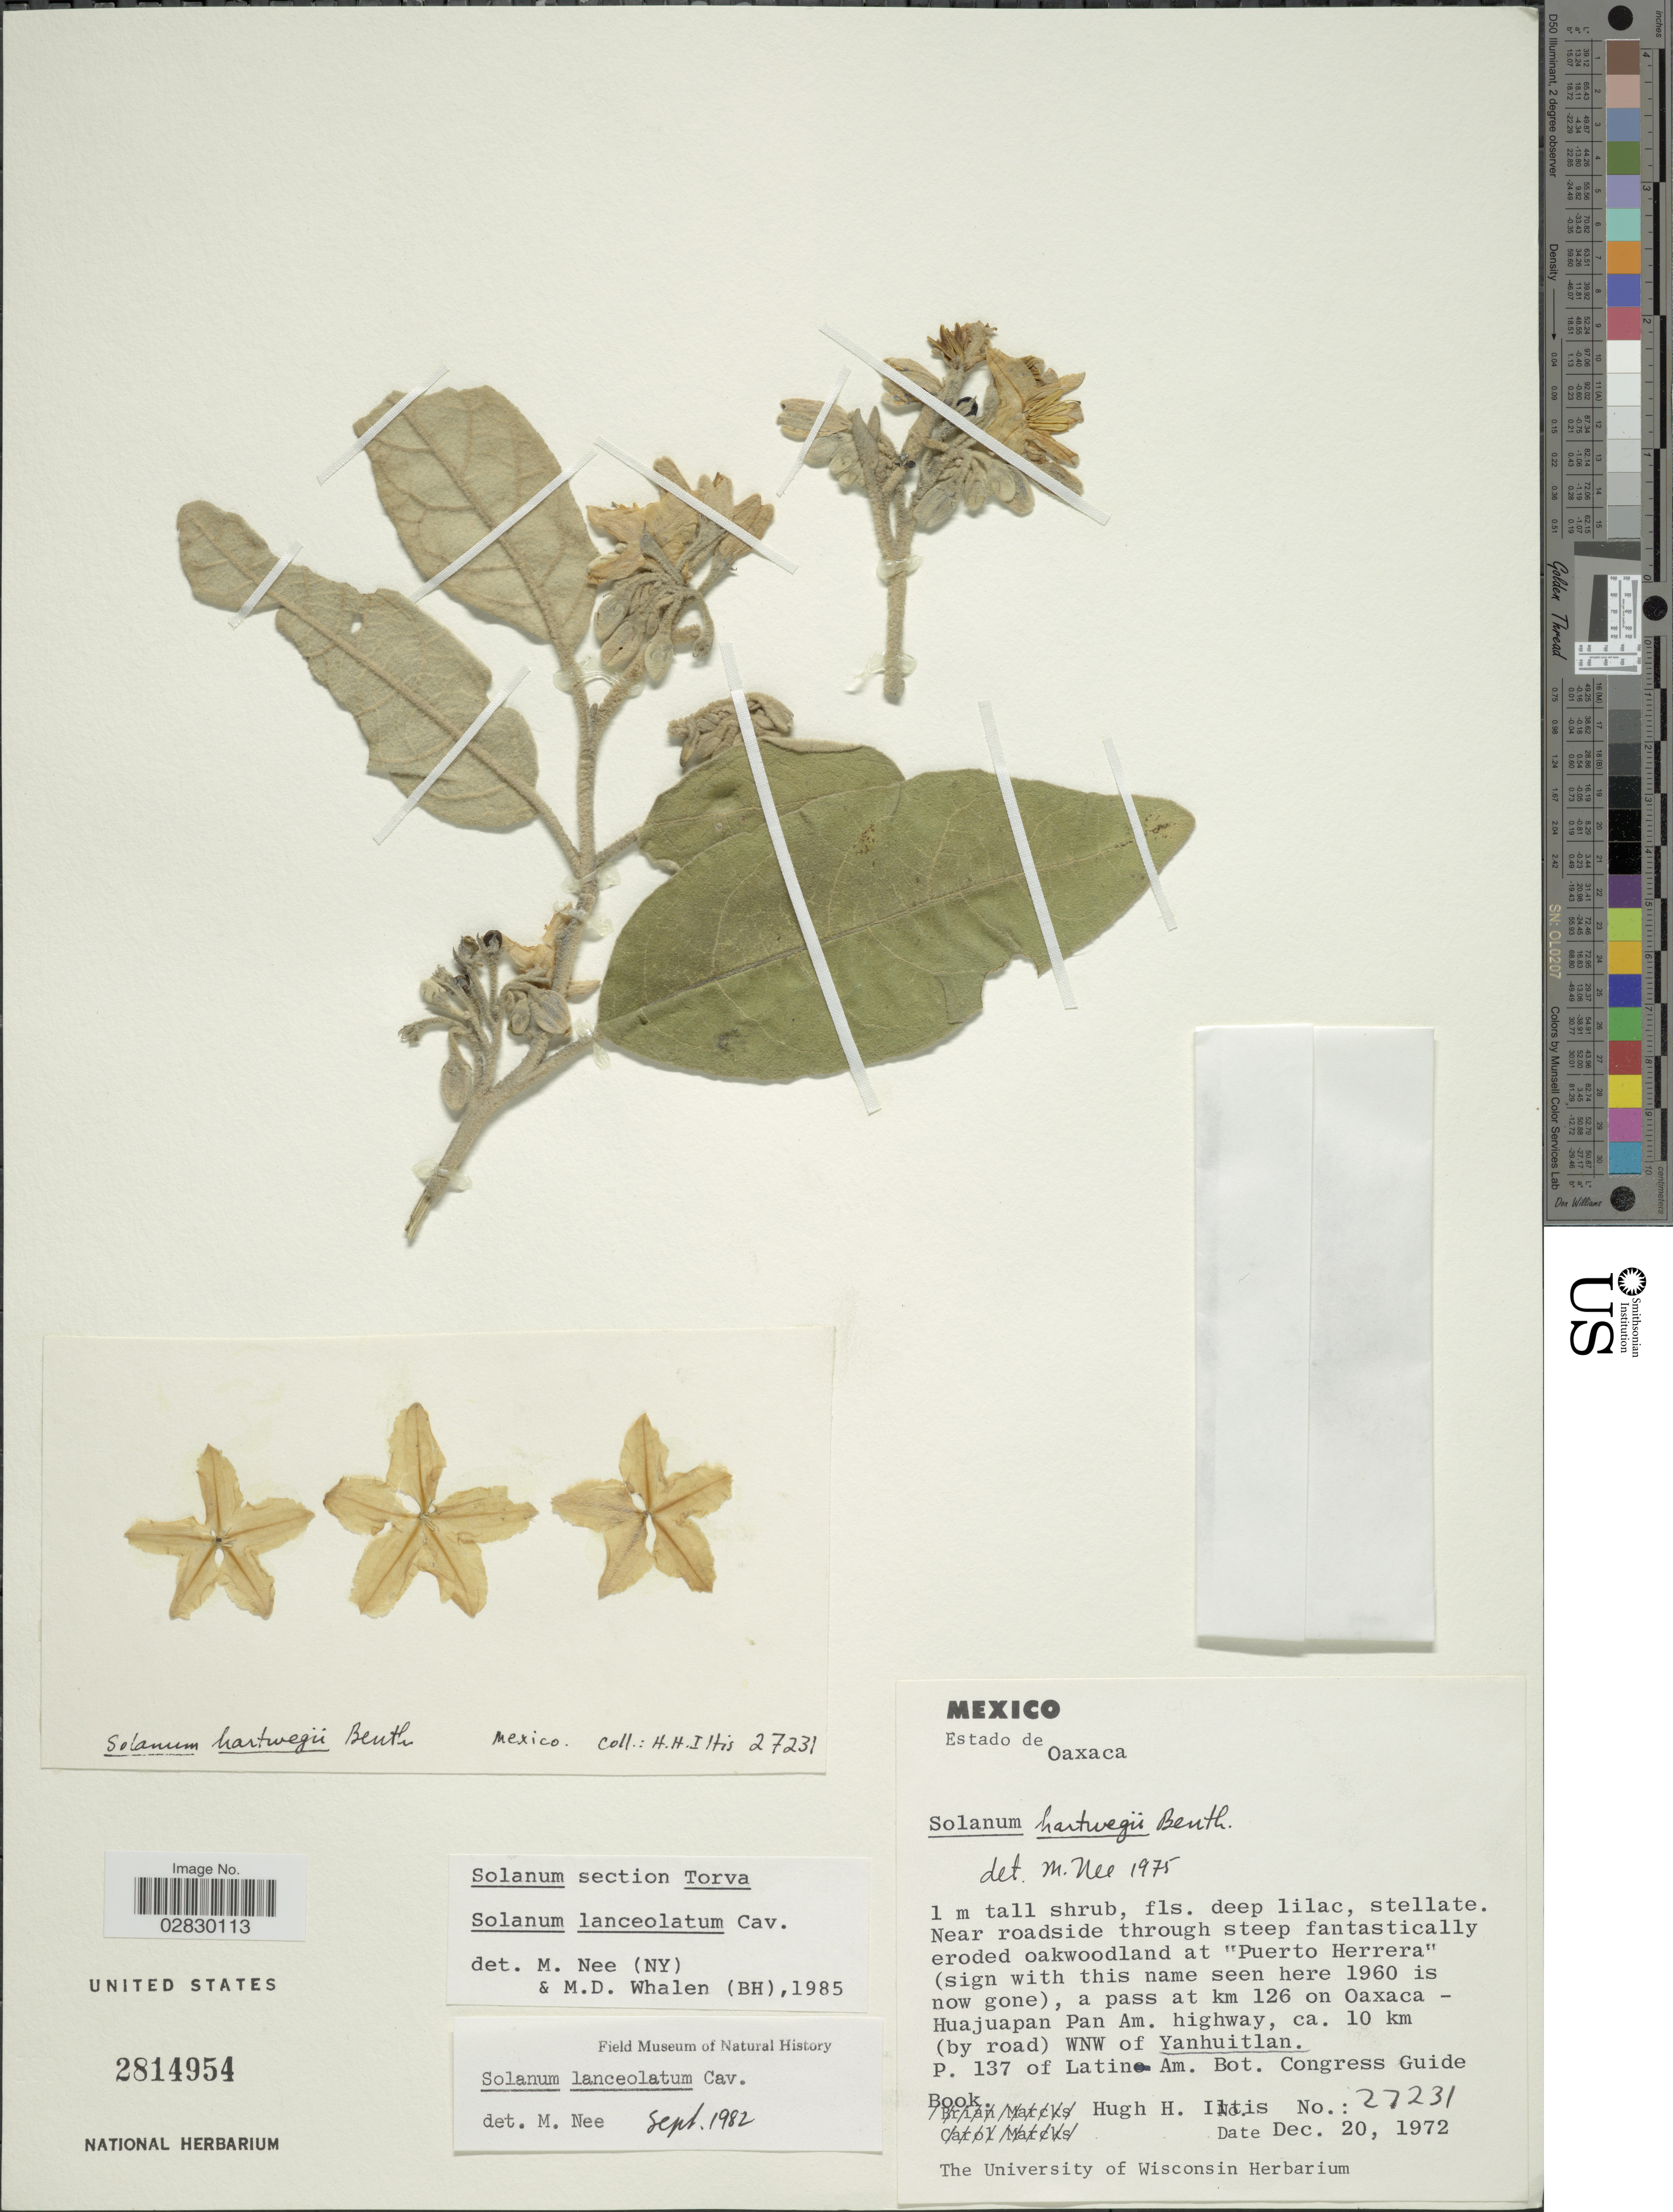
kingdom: Plantae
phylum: Tracheophyta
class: Magnoliopsida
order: Solanales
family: Solanaceae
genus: Solanum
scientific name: Solanum lanceolatum Berthault, nom. illeg.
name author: Berthault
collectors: H. H. Iltis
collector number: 27231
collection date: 1972-12-20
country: Mexico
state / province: Oaxaca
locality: Near roadside through steep fantastically eroded oakwoodland at "Puerto Herrera" (sign with his name seen here 1960 is now gone), a pass at km 126 on Oaxaca - Huajuapan Pan Am. highway, ca. 10 km (by road) WNW of Yanhuitlan. P. 137 of latin Am. Bot. Congress Guide.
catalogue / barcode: US 2814954